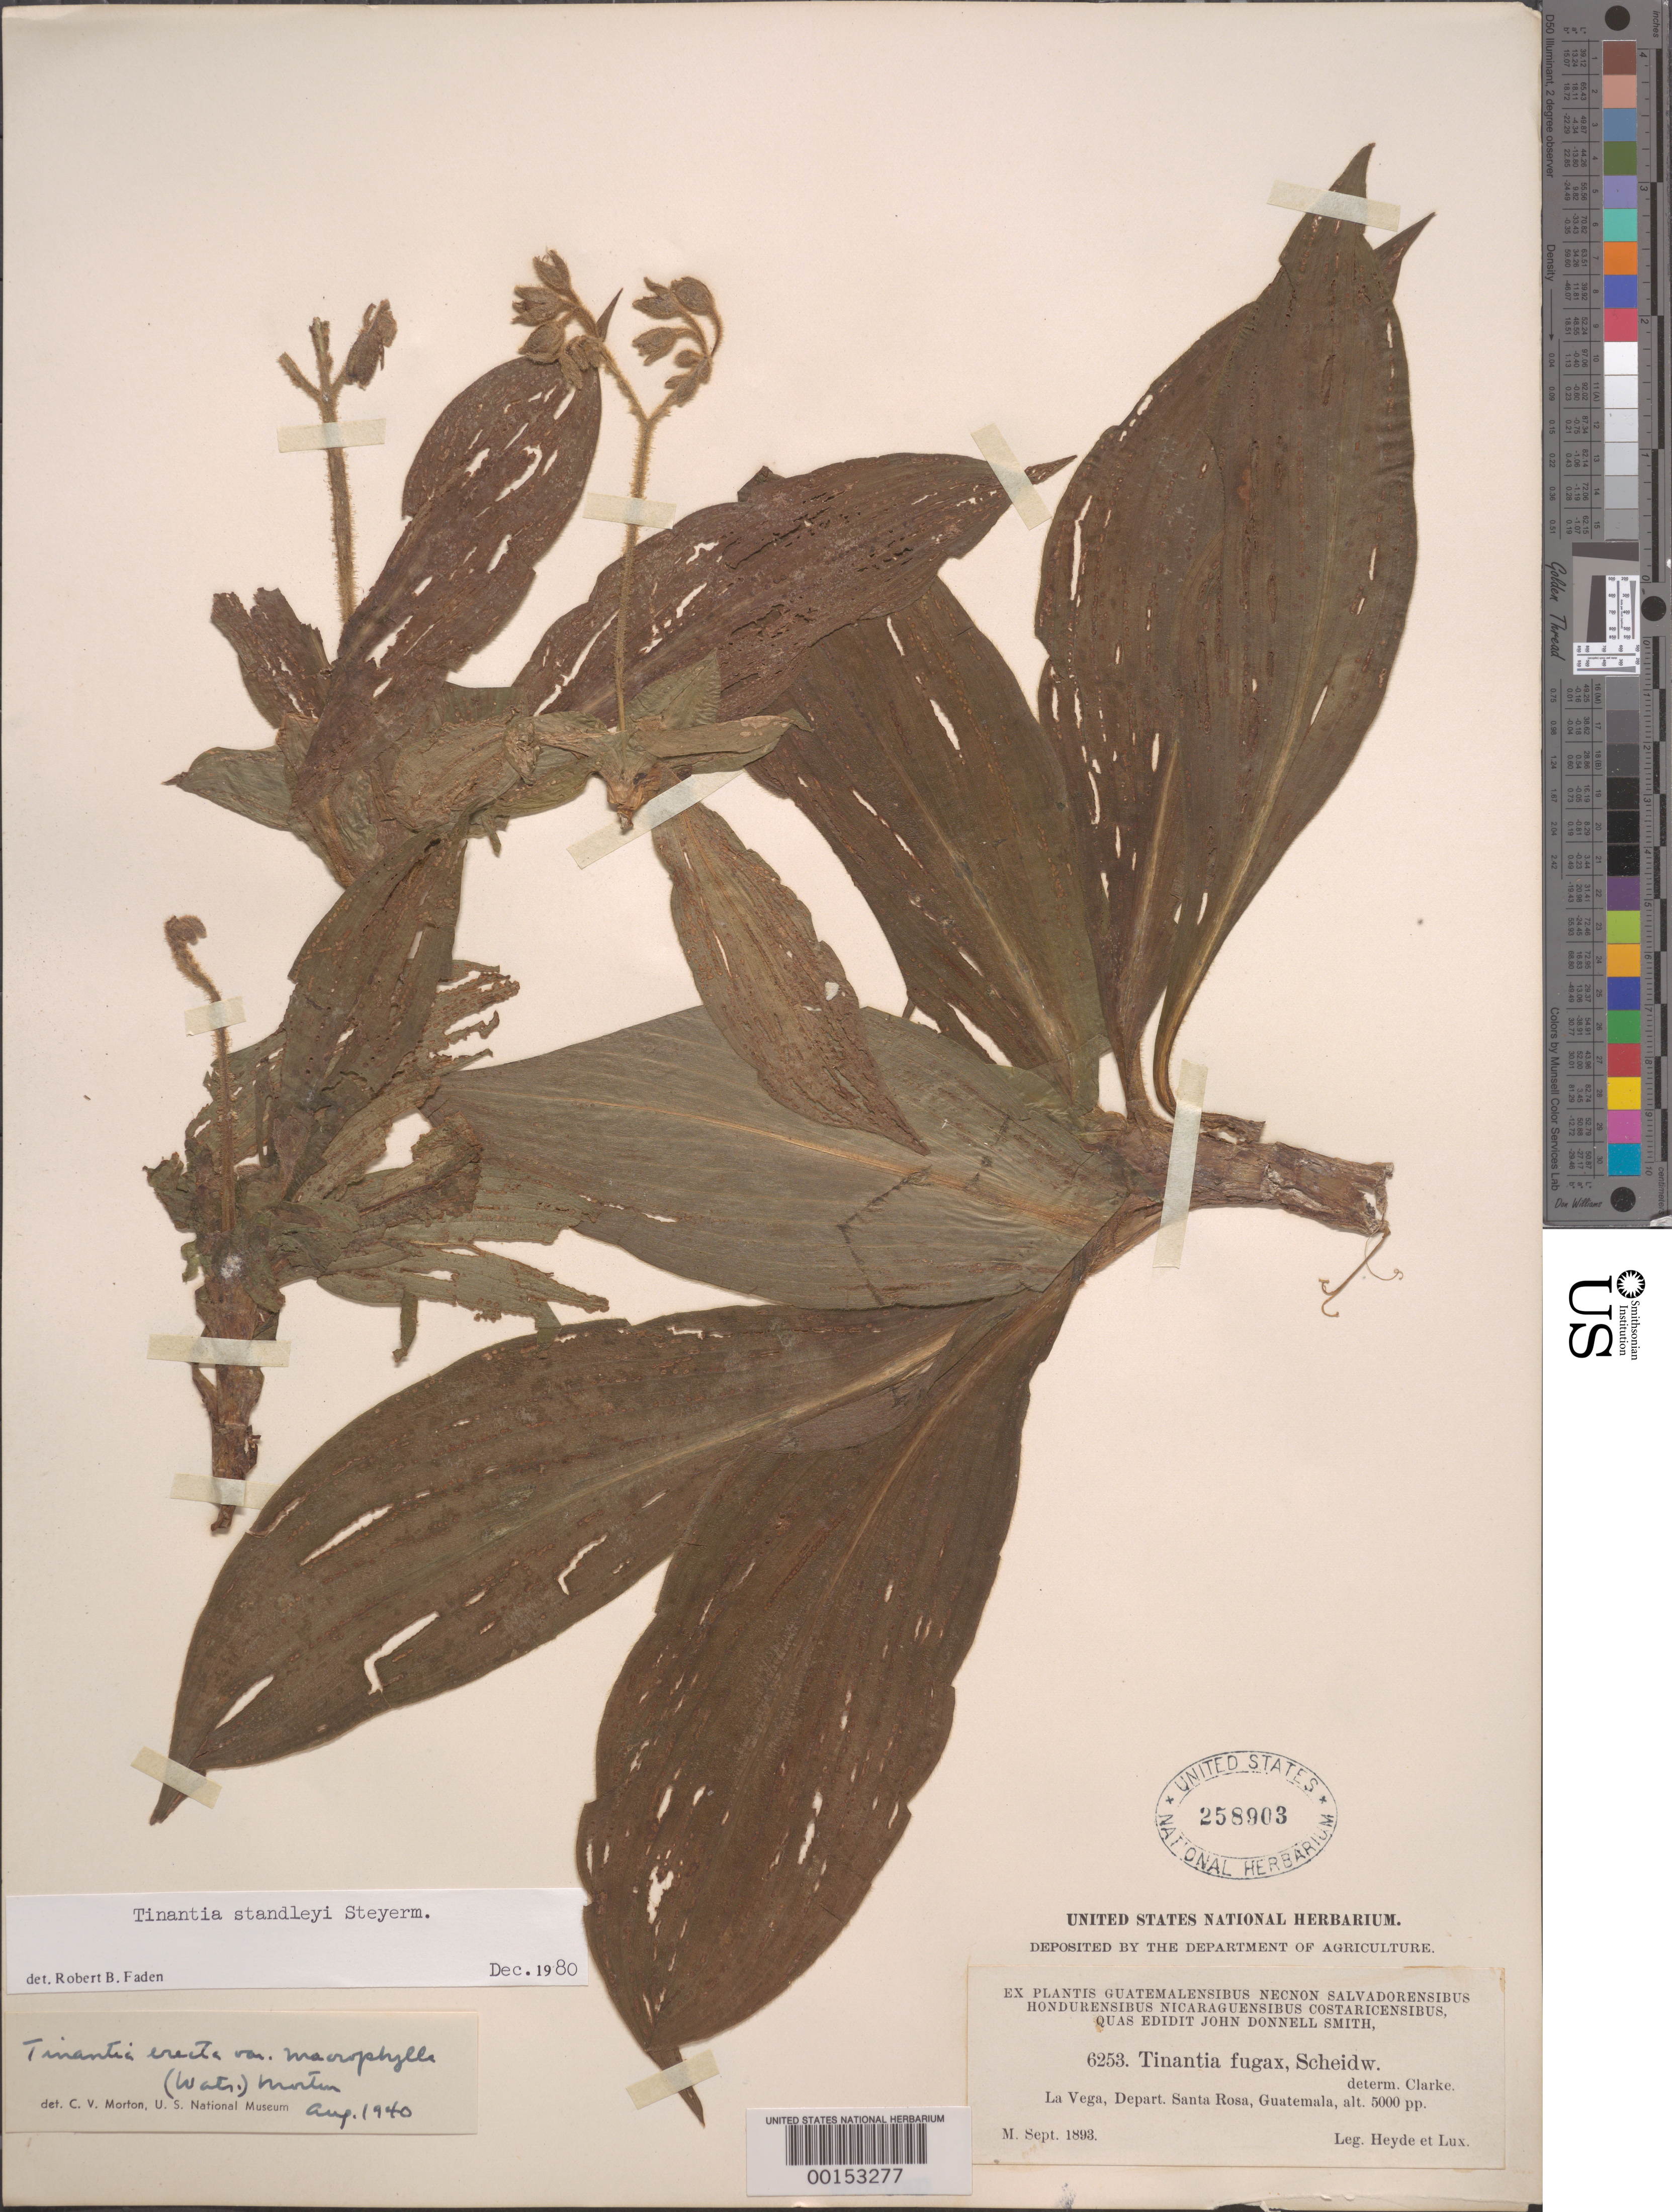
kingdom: Plantae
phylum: Tracheophyta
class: Liliopsida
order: Commelinales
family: Commelinaceae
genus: Tinantia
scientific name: Tinantia standleyi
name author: Steyerm.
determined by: Faden, Robert B., (US), Smithsonian Institution - National Museum of Natural History (UNITED STATES)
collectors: E. T. Heyde & E. Lux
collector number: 6253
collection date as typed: Sep 1893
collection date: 1893-09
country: Guatemala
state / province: Santa Rosa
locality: La Vega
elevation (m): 1525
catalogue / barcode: US 258903